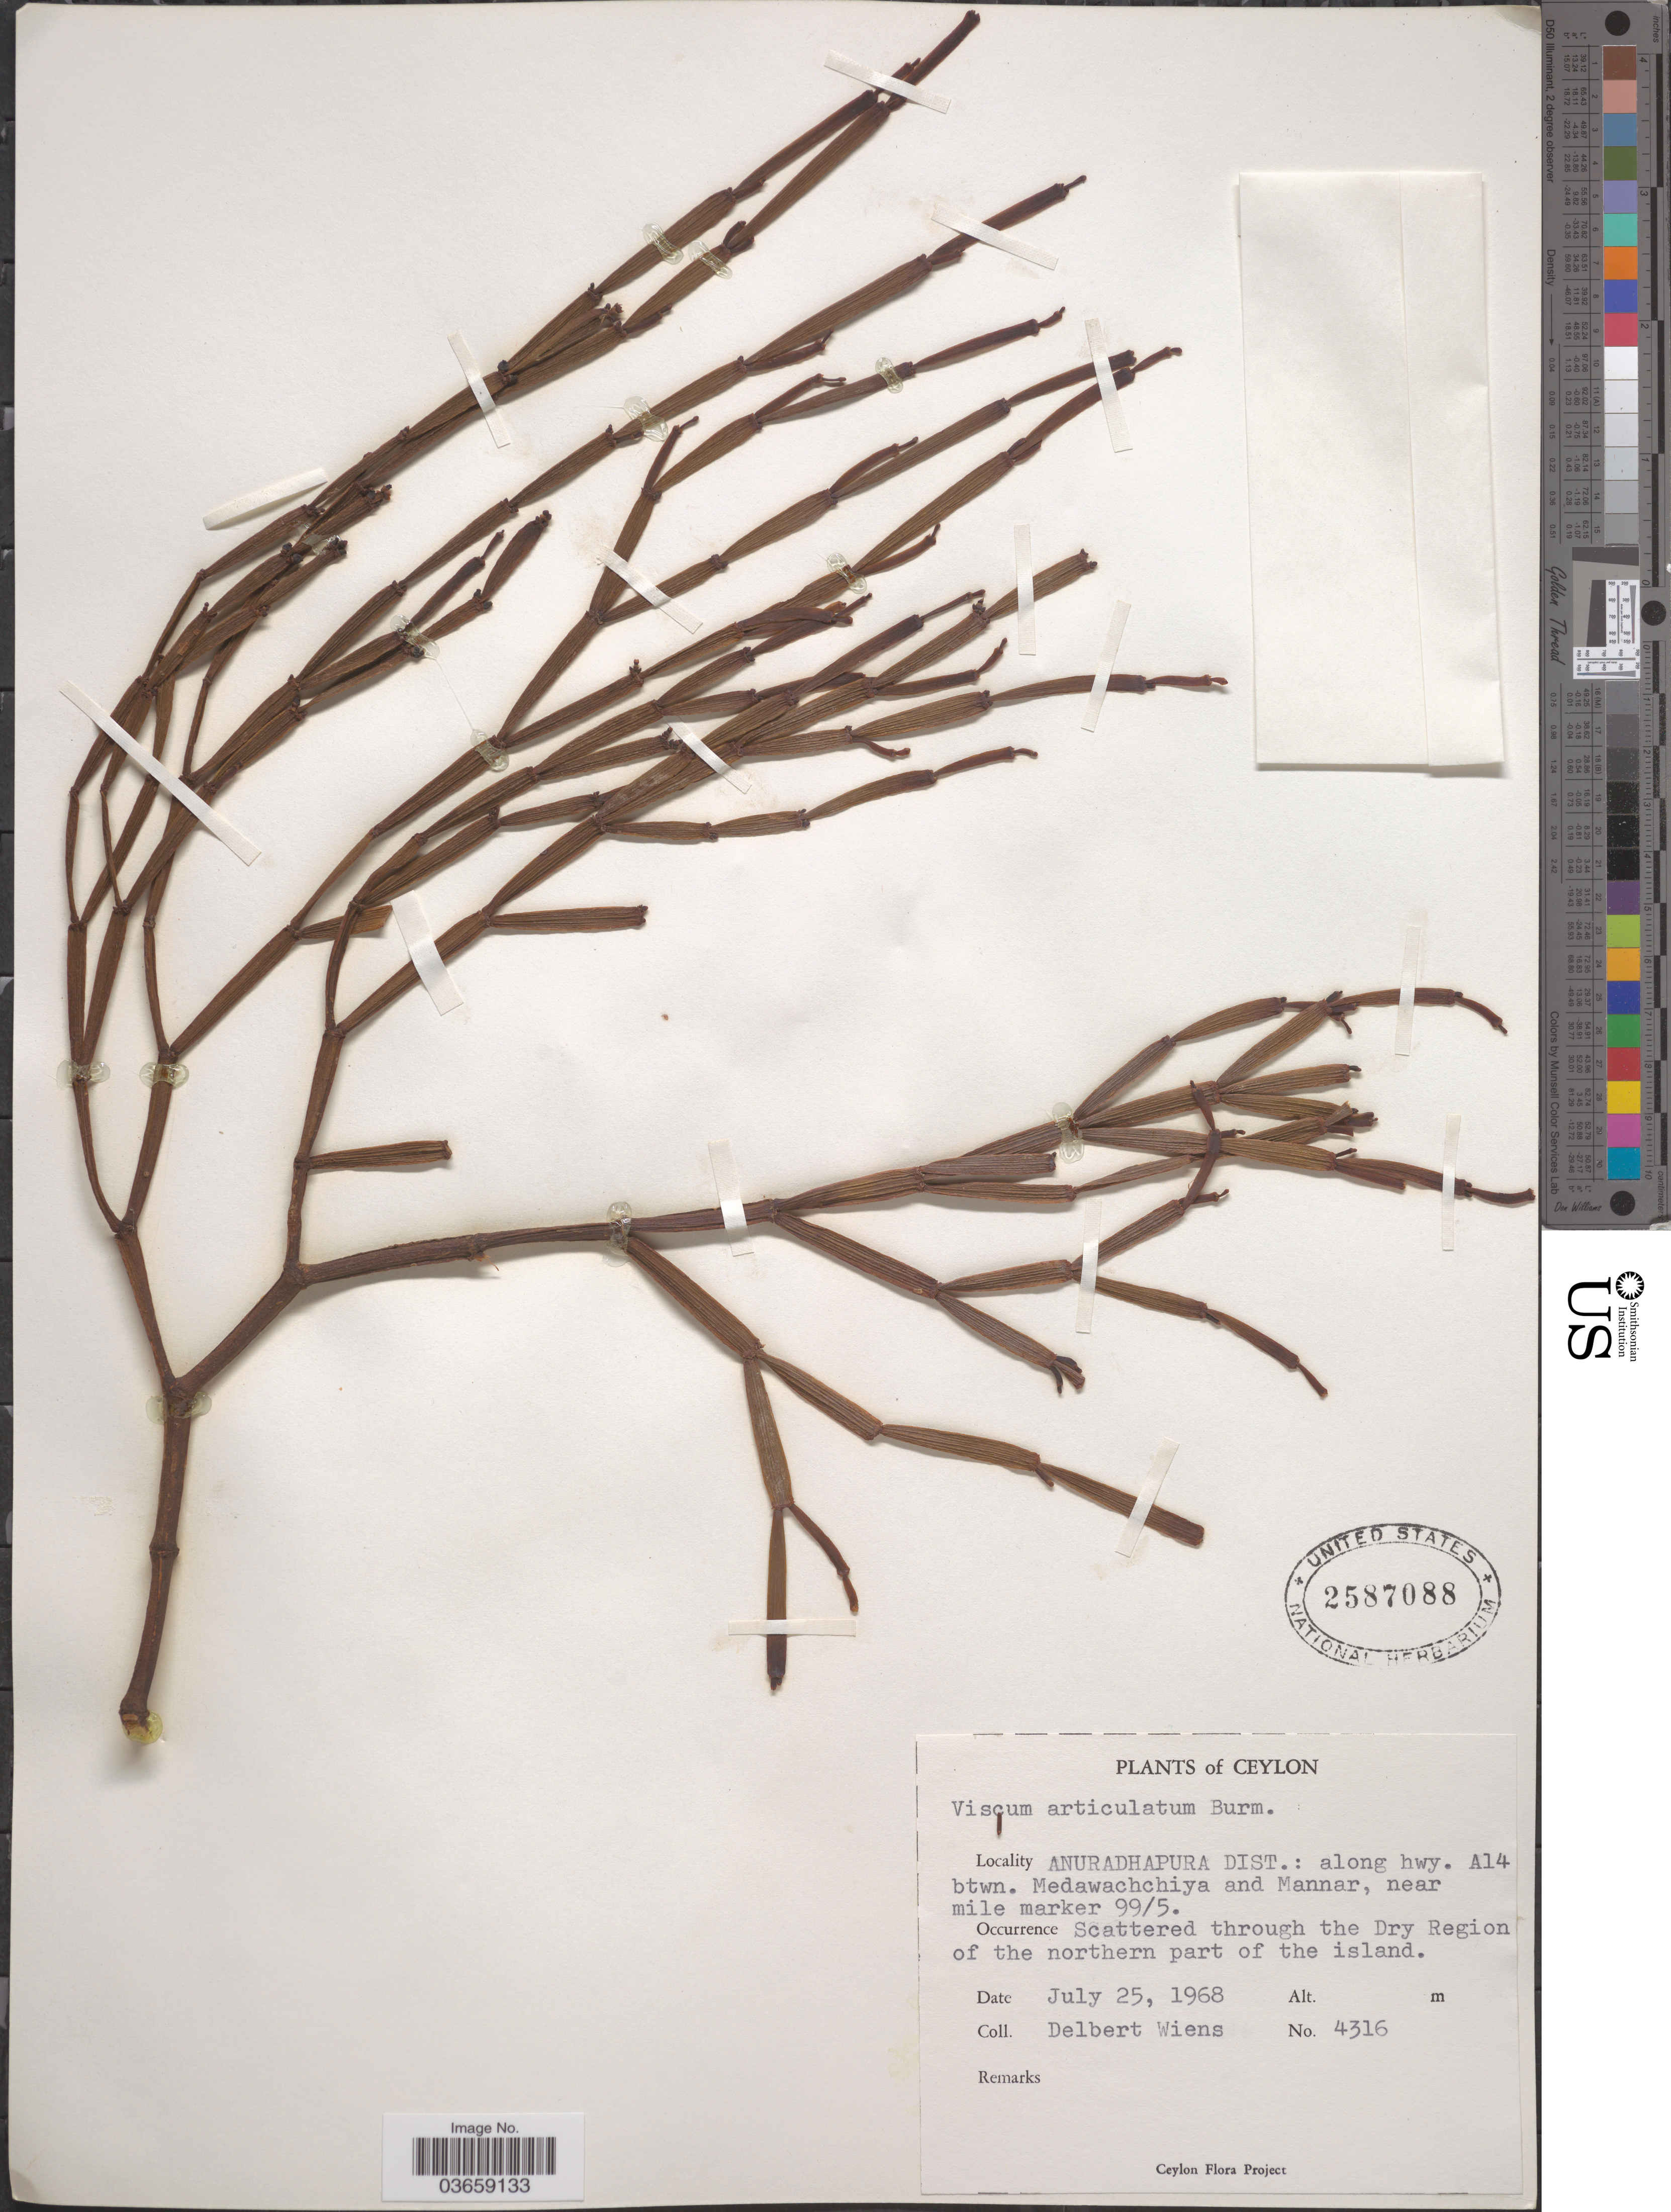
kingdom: Plantae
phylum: Tracheophyta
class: Magnoliopsida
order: Santalales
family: Viscaceae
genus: Viscum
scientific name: Viscum articulatum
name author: Burm. f.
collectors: D. Wiens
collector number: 4316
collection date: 1968-07-25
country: Sri Lanka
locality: Ceylon. Anuradhapura Dist.: along hwy. A14 btwn. Medawachchiya and Mannar, near mile marker 99/5.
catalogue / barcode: US 2587088